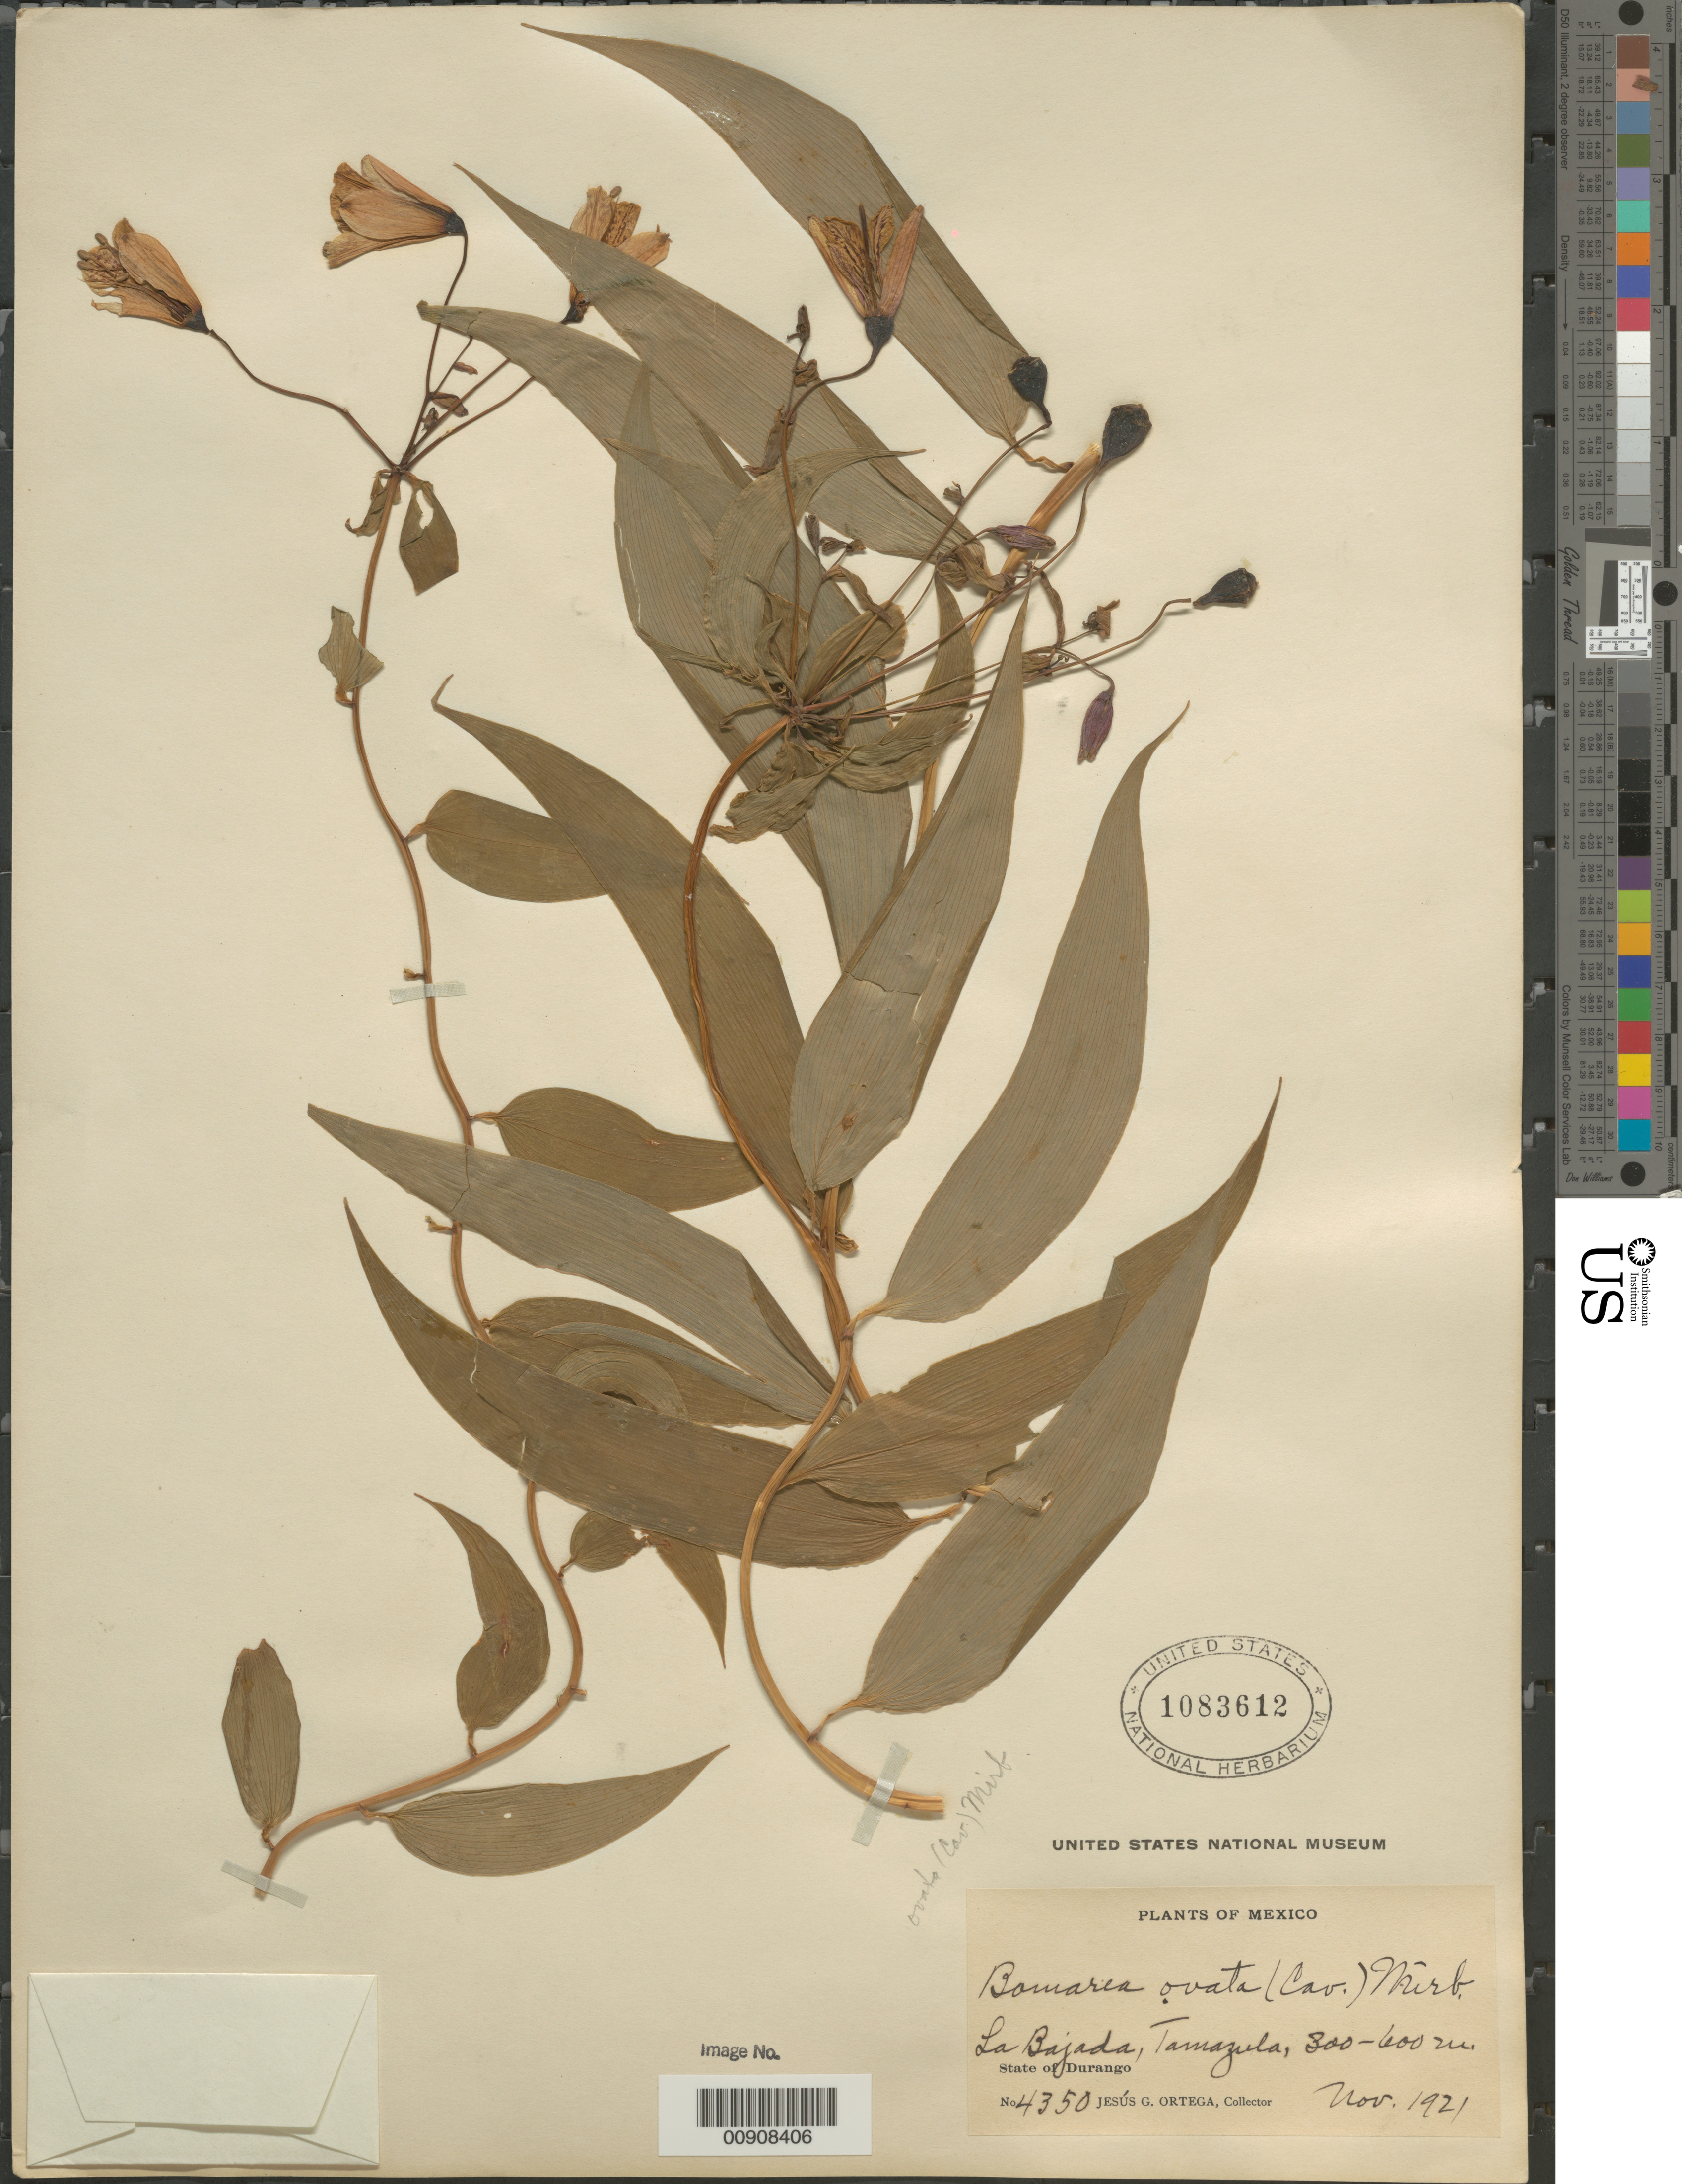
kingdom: Plantae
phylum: Tracheophyta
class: Liliopsida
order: Liliales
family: Alstroemeriaceae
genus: Bomarea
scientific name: Bomarea ovata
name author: (Cav.) Mirb.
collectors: J. Ortega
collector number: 4350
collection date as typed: Nov 1921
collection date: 1921-11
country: Mexico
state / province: Durango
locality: La Bajada, Tamazula, State of Durango.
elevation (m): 600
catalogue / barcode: US 1083612